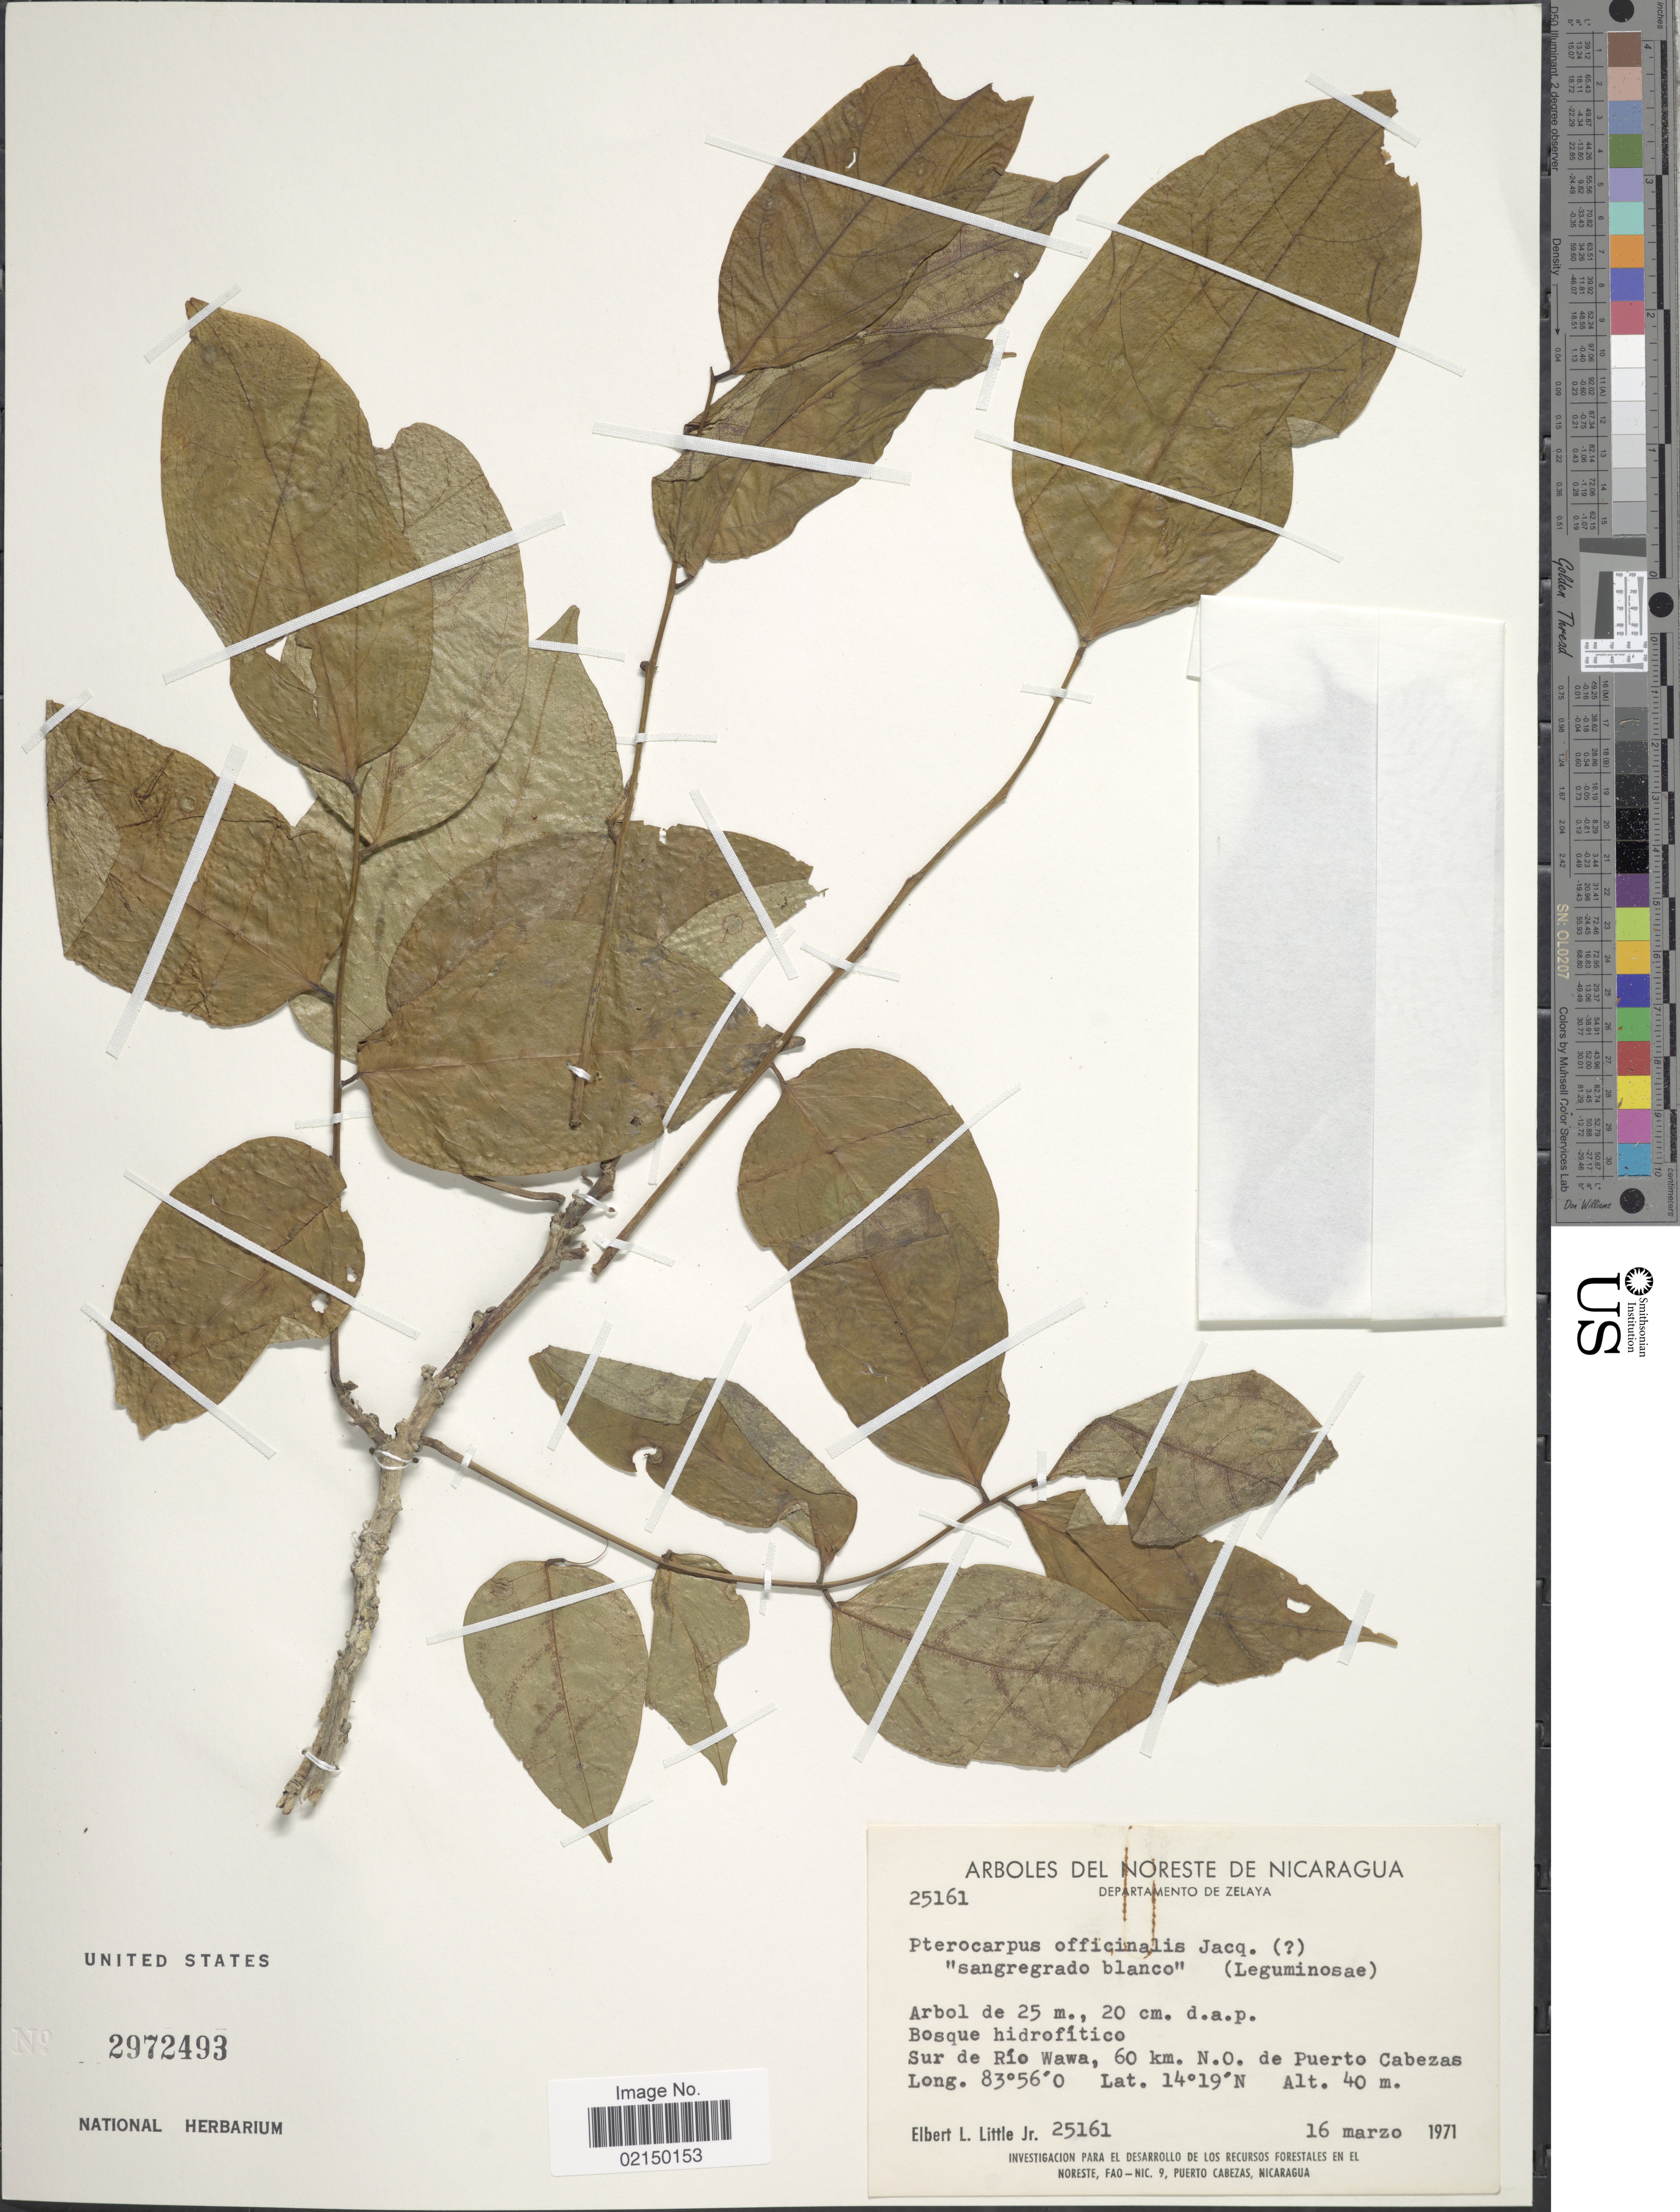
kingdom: Plantae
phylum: Tracheophyta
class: Magnoliopsida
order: Fabales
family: Fabaceae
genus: Pterocarpus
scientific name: Pterocarpus officinalis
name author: Jacq.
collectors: E. L. Little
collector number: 25161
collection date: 1971-03-16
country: Nicaragua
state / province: Atlantico Norte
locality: Arboles del Noreste de Nicaragua, Departamento de Zelaya, Sur de Rio Wawa, 60 km. N.O. de Puerto Cabezas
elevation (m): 40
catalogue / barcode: US 2972493